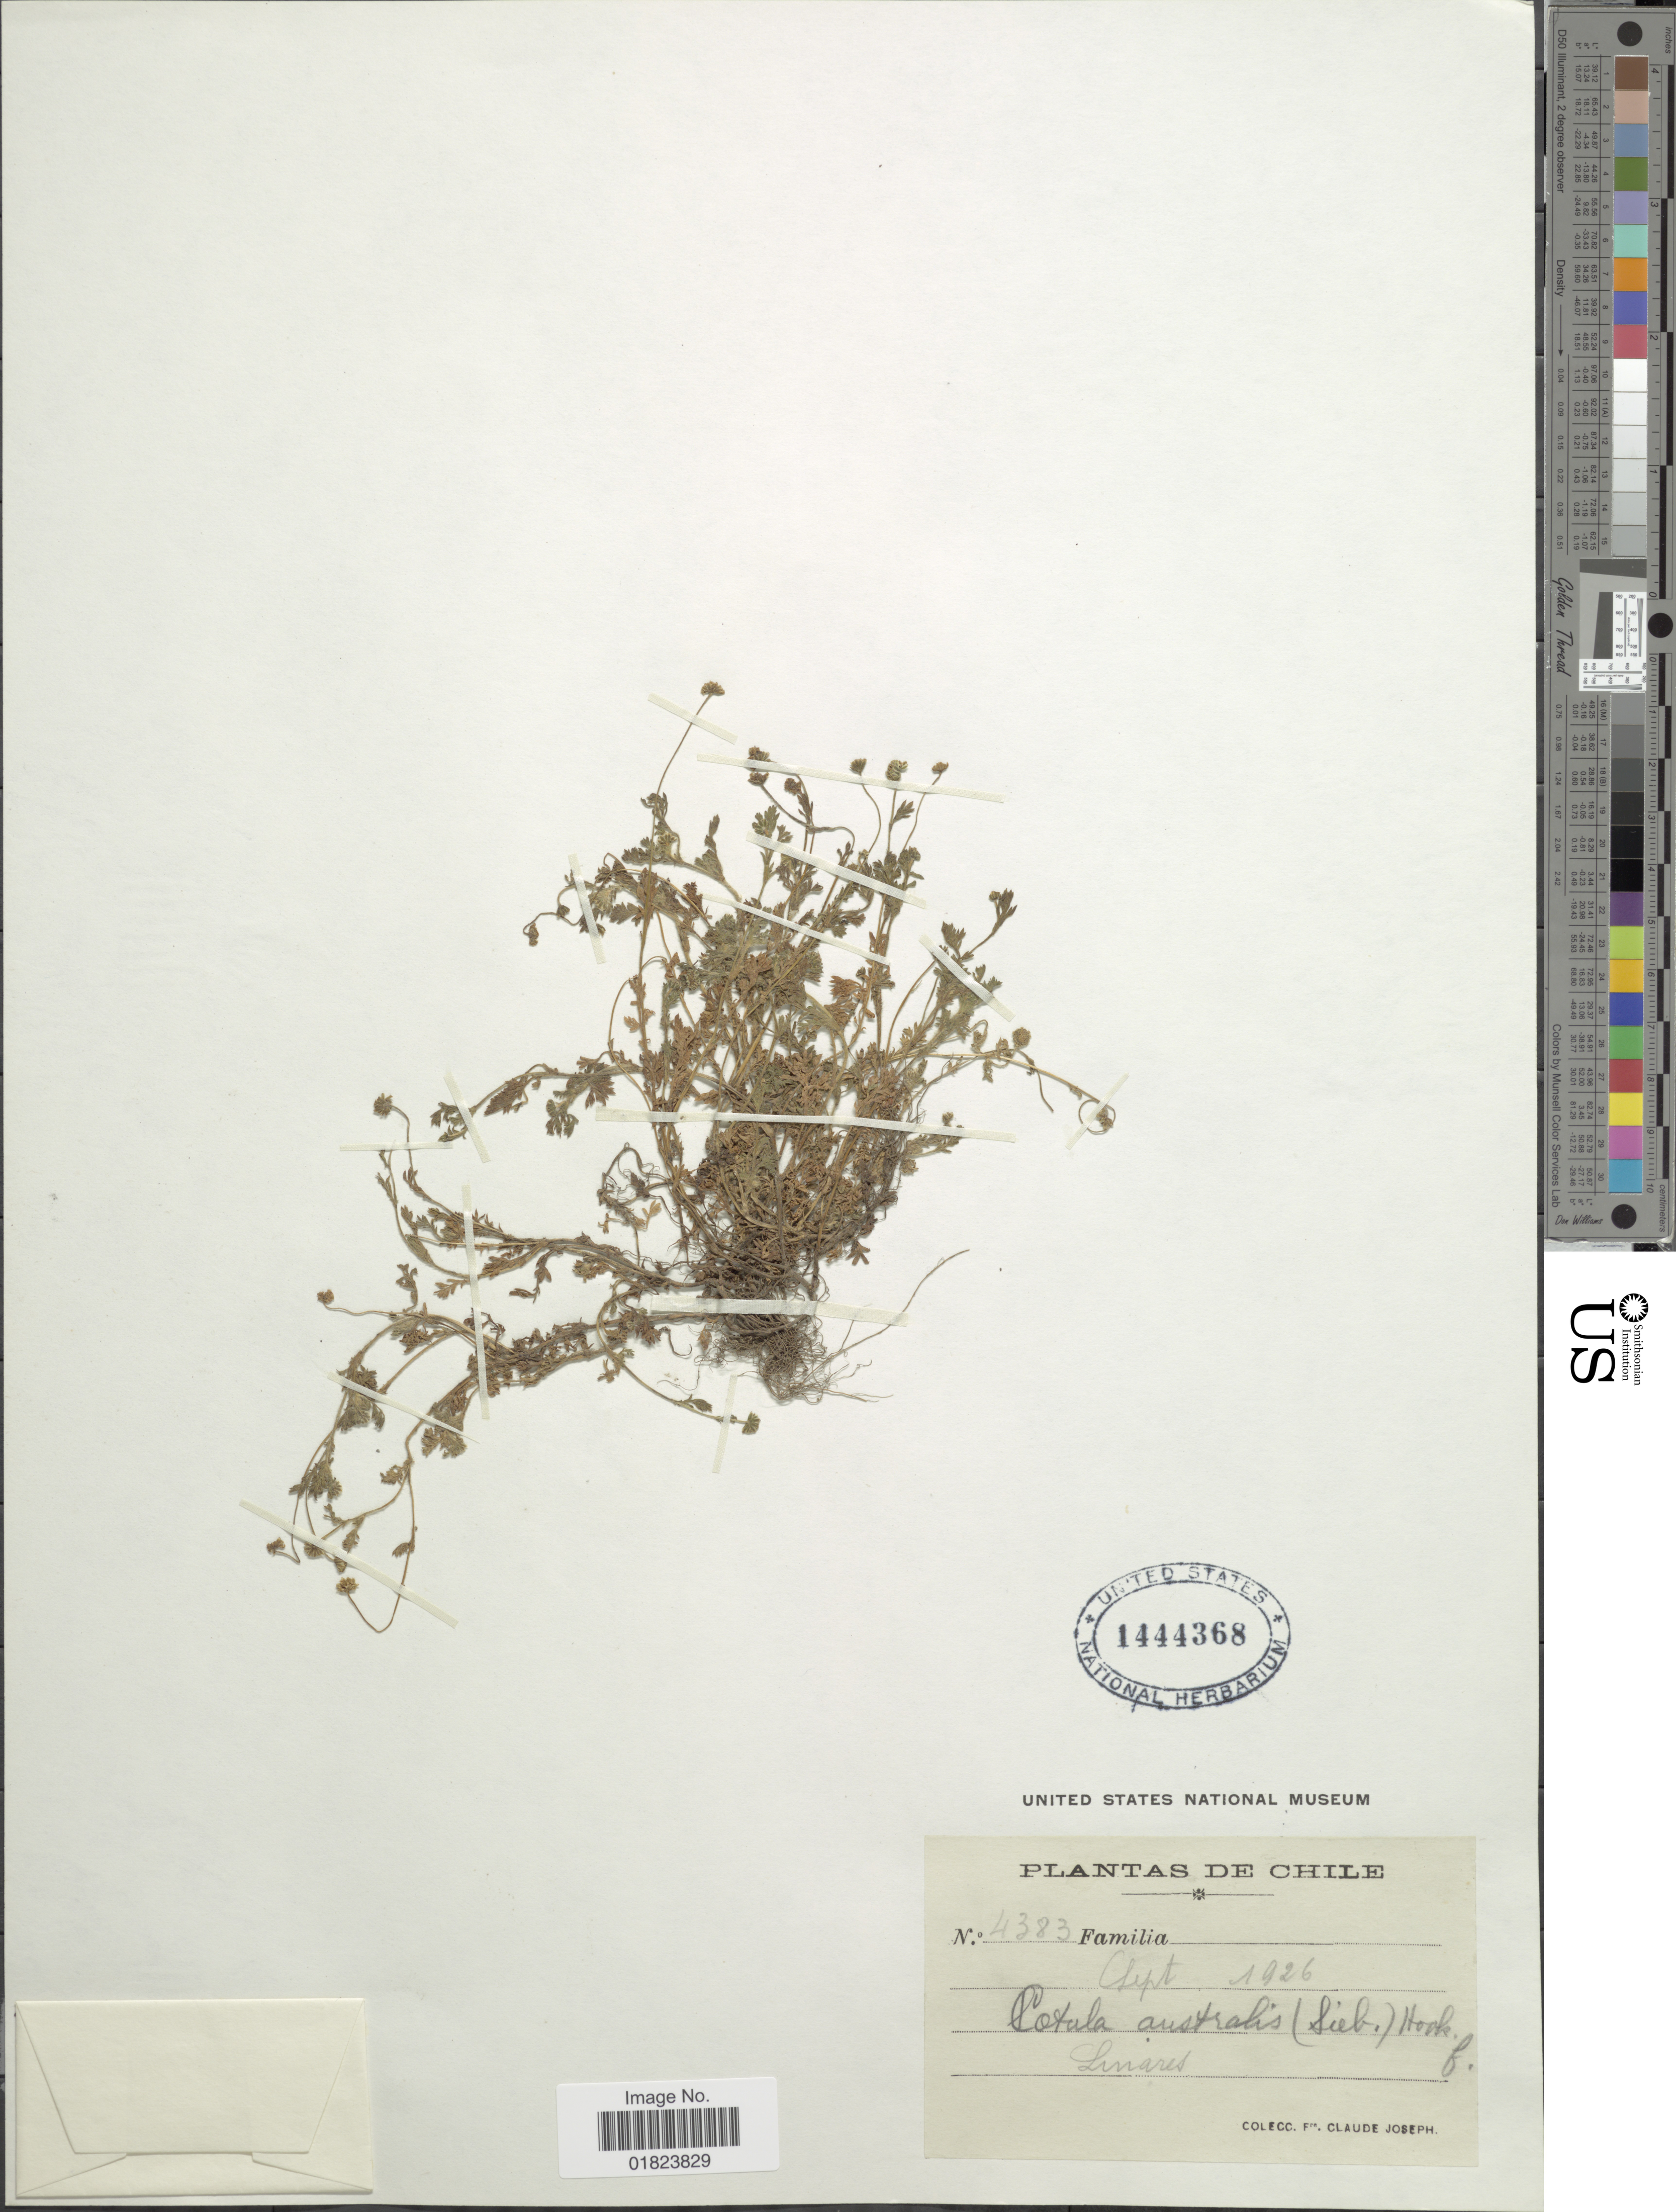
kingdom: Plantae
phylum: Tracheophyta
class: Magnoliopsida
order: Asterales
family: Asteraceae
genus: Cotula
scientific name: Cotula australis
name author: (Sieber ex Spreng.) Hook. f.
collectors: Bro. Claude-Joseph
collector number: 4383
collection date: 1926-09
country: Chile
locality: Linares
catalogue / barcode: US 1444368